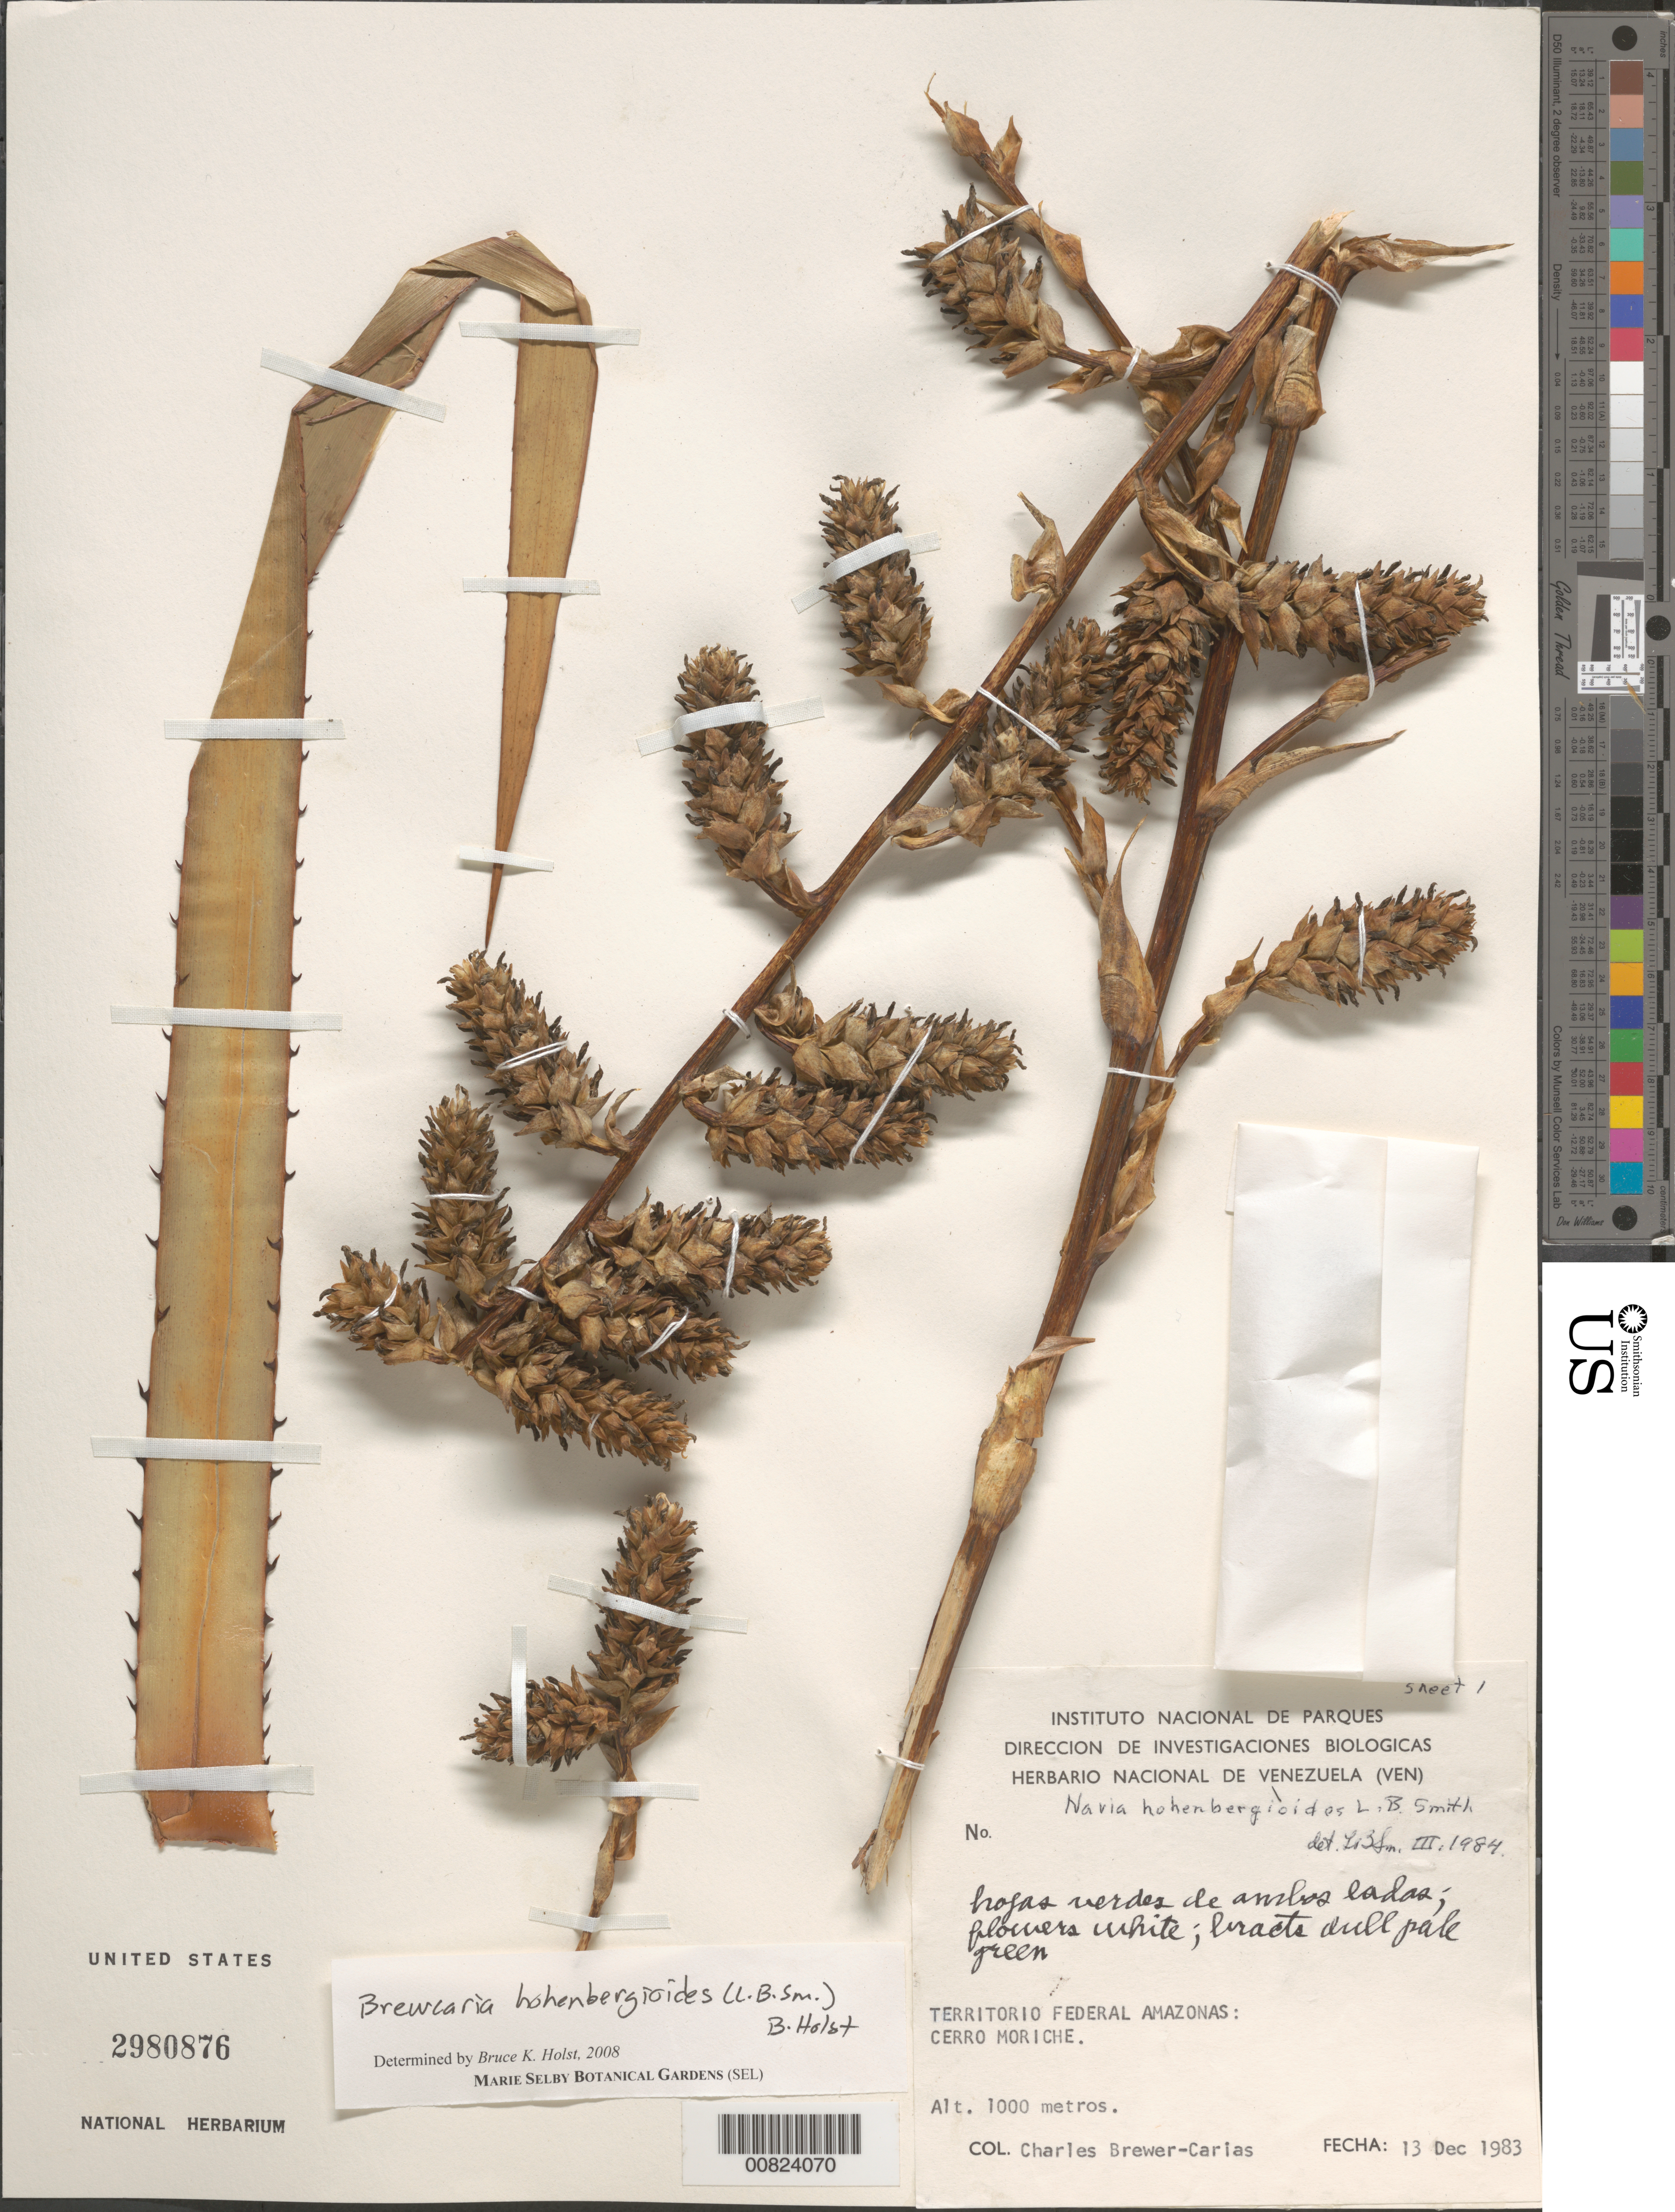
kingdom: Plantae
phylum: Tracheophyta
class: Liliopsida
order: Poales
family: Bromeliaceae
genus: Brewcaria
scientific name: Brewcaria hohenbergioides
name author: (L.B. Sm.) B. Holst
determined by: Holst, Bruce K.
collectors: C. Brewer-Carias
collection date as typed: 13-Dec-83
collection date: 1983-12-13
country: Venezuela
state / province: Amazonas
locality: Cerro Moriche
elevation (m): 1000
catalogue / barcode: US 2980876